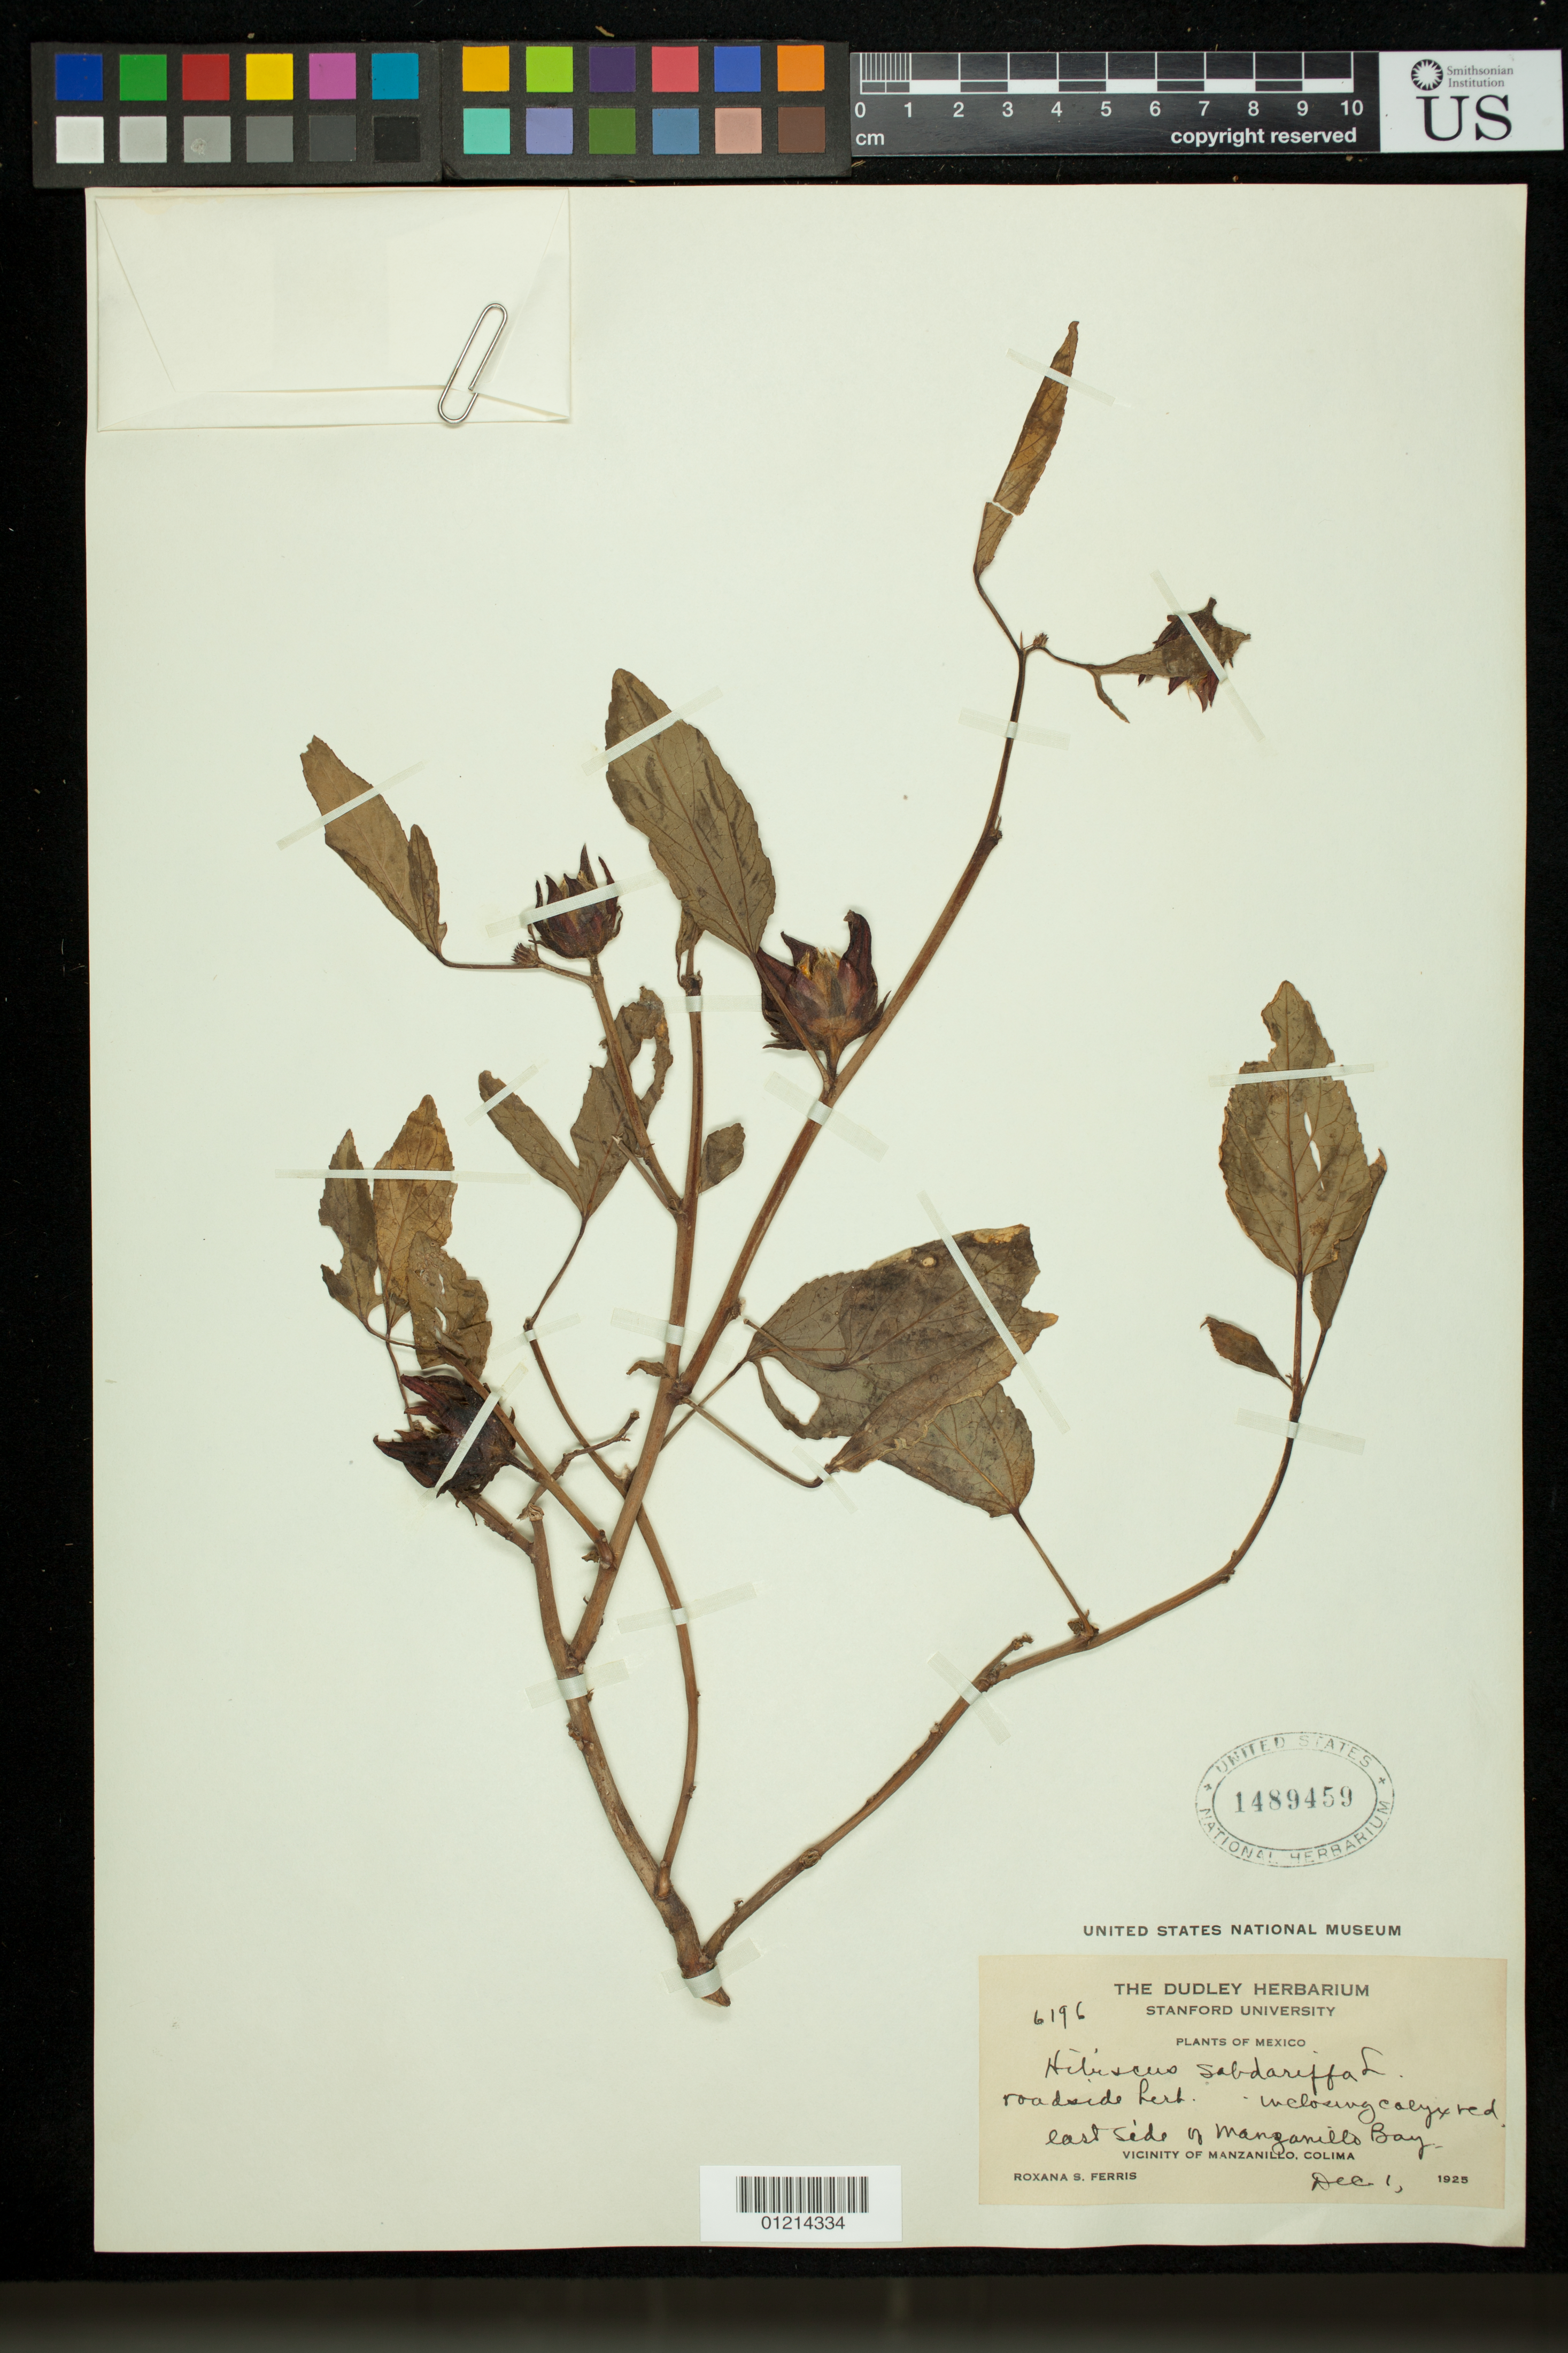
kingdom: Plantae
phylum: Tracheophyta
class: Magnoliopsida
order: Malvales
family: Malvaceae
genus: Sabdariffa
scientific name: Sabdariffa gossypiifolia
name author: (Mill.) M.M. Hanes & R.L. Barrett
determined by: Dorr, Laurence J., Curator (BOT), Smithsonian Institution - National Museum of Natural History (UNITED STATES)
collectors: R. S. Ferris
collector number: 6196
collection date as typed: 12 Jan 1925 or 01 Dec 1925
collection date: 1925-01-12 or 1925-12-01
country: Mexico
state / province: Colima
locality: East side of Manzanillo Bay, Vicinity of Manzanillo, Colima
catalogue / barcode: US 1489459